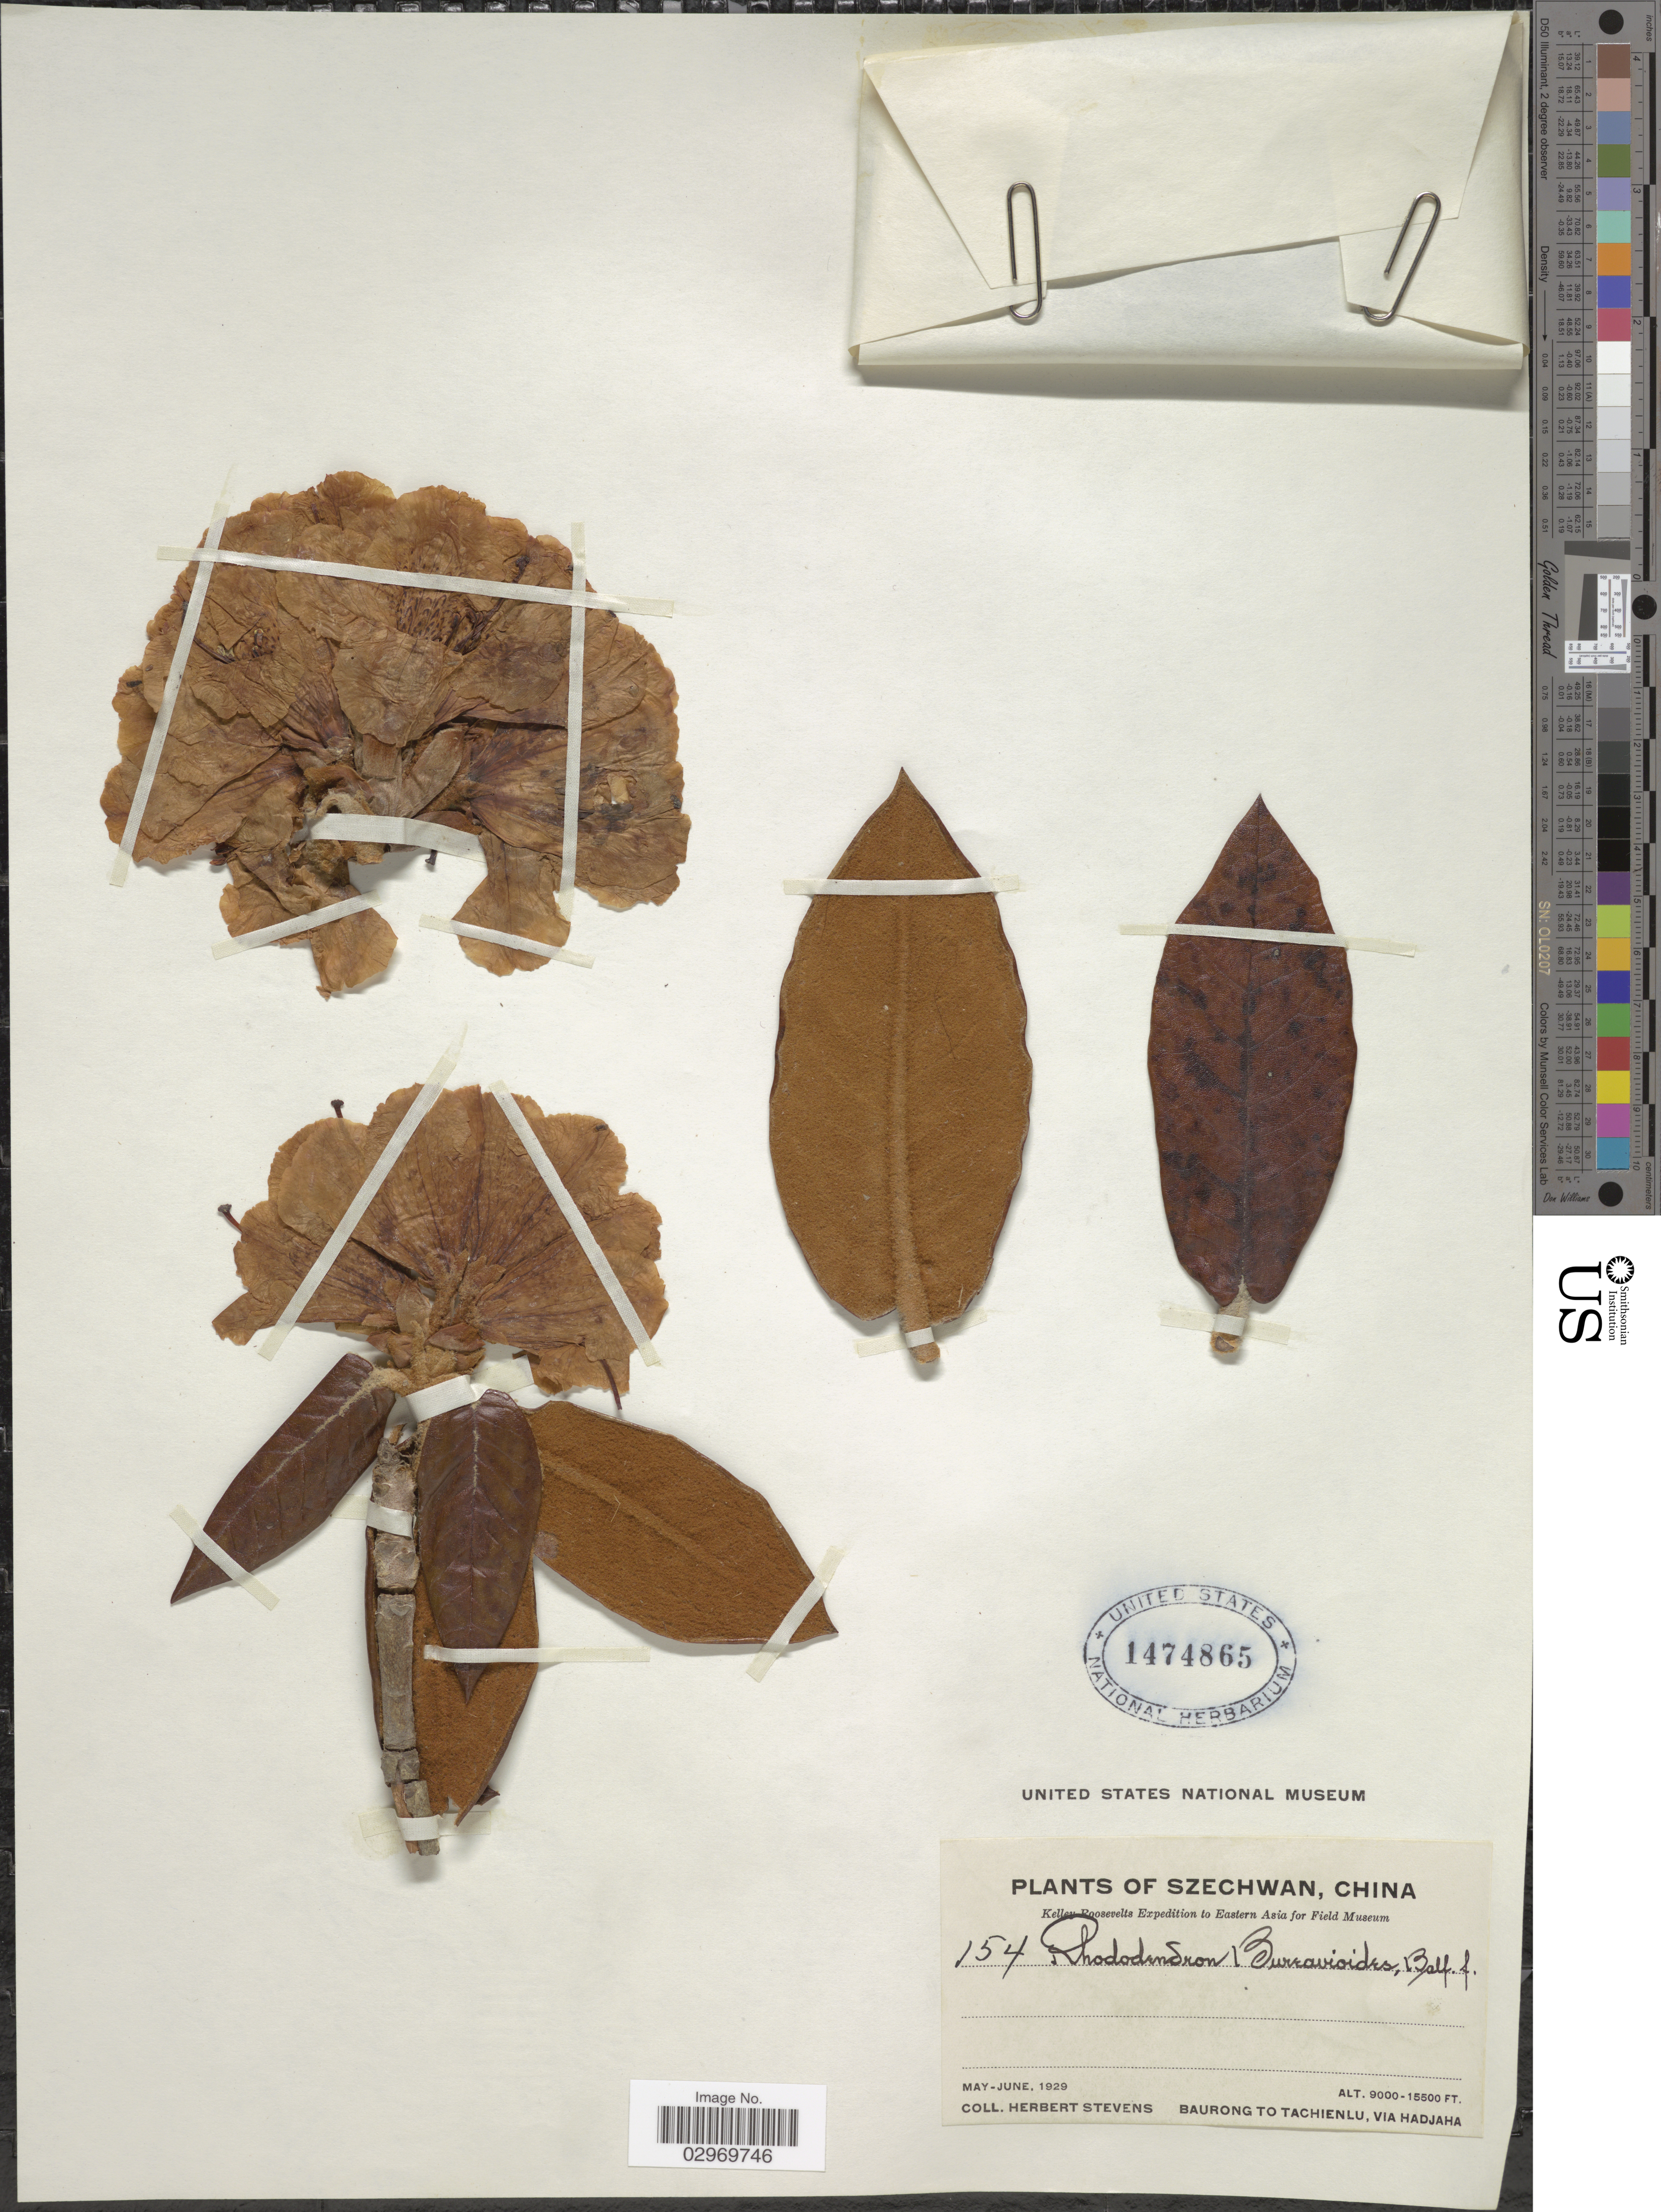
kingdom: Plantae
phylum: Tracheophyta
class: Magnoliopsida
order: Ericales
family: Ericaceae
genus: Rhododendron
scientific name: Rhododendron bureavioides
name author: Balf. f.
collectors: H. Stevens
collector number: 154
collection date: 1929-05/1929-06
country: China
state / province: Sichuan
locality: Szechwan. Baurong to Tachienlu, via Hadjaha.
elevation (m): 2743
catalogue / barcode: US 1474865